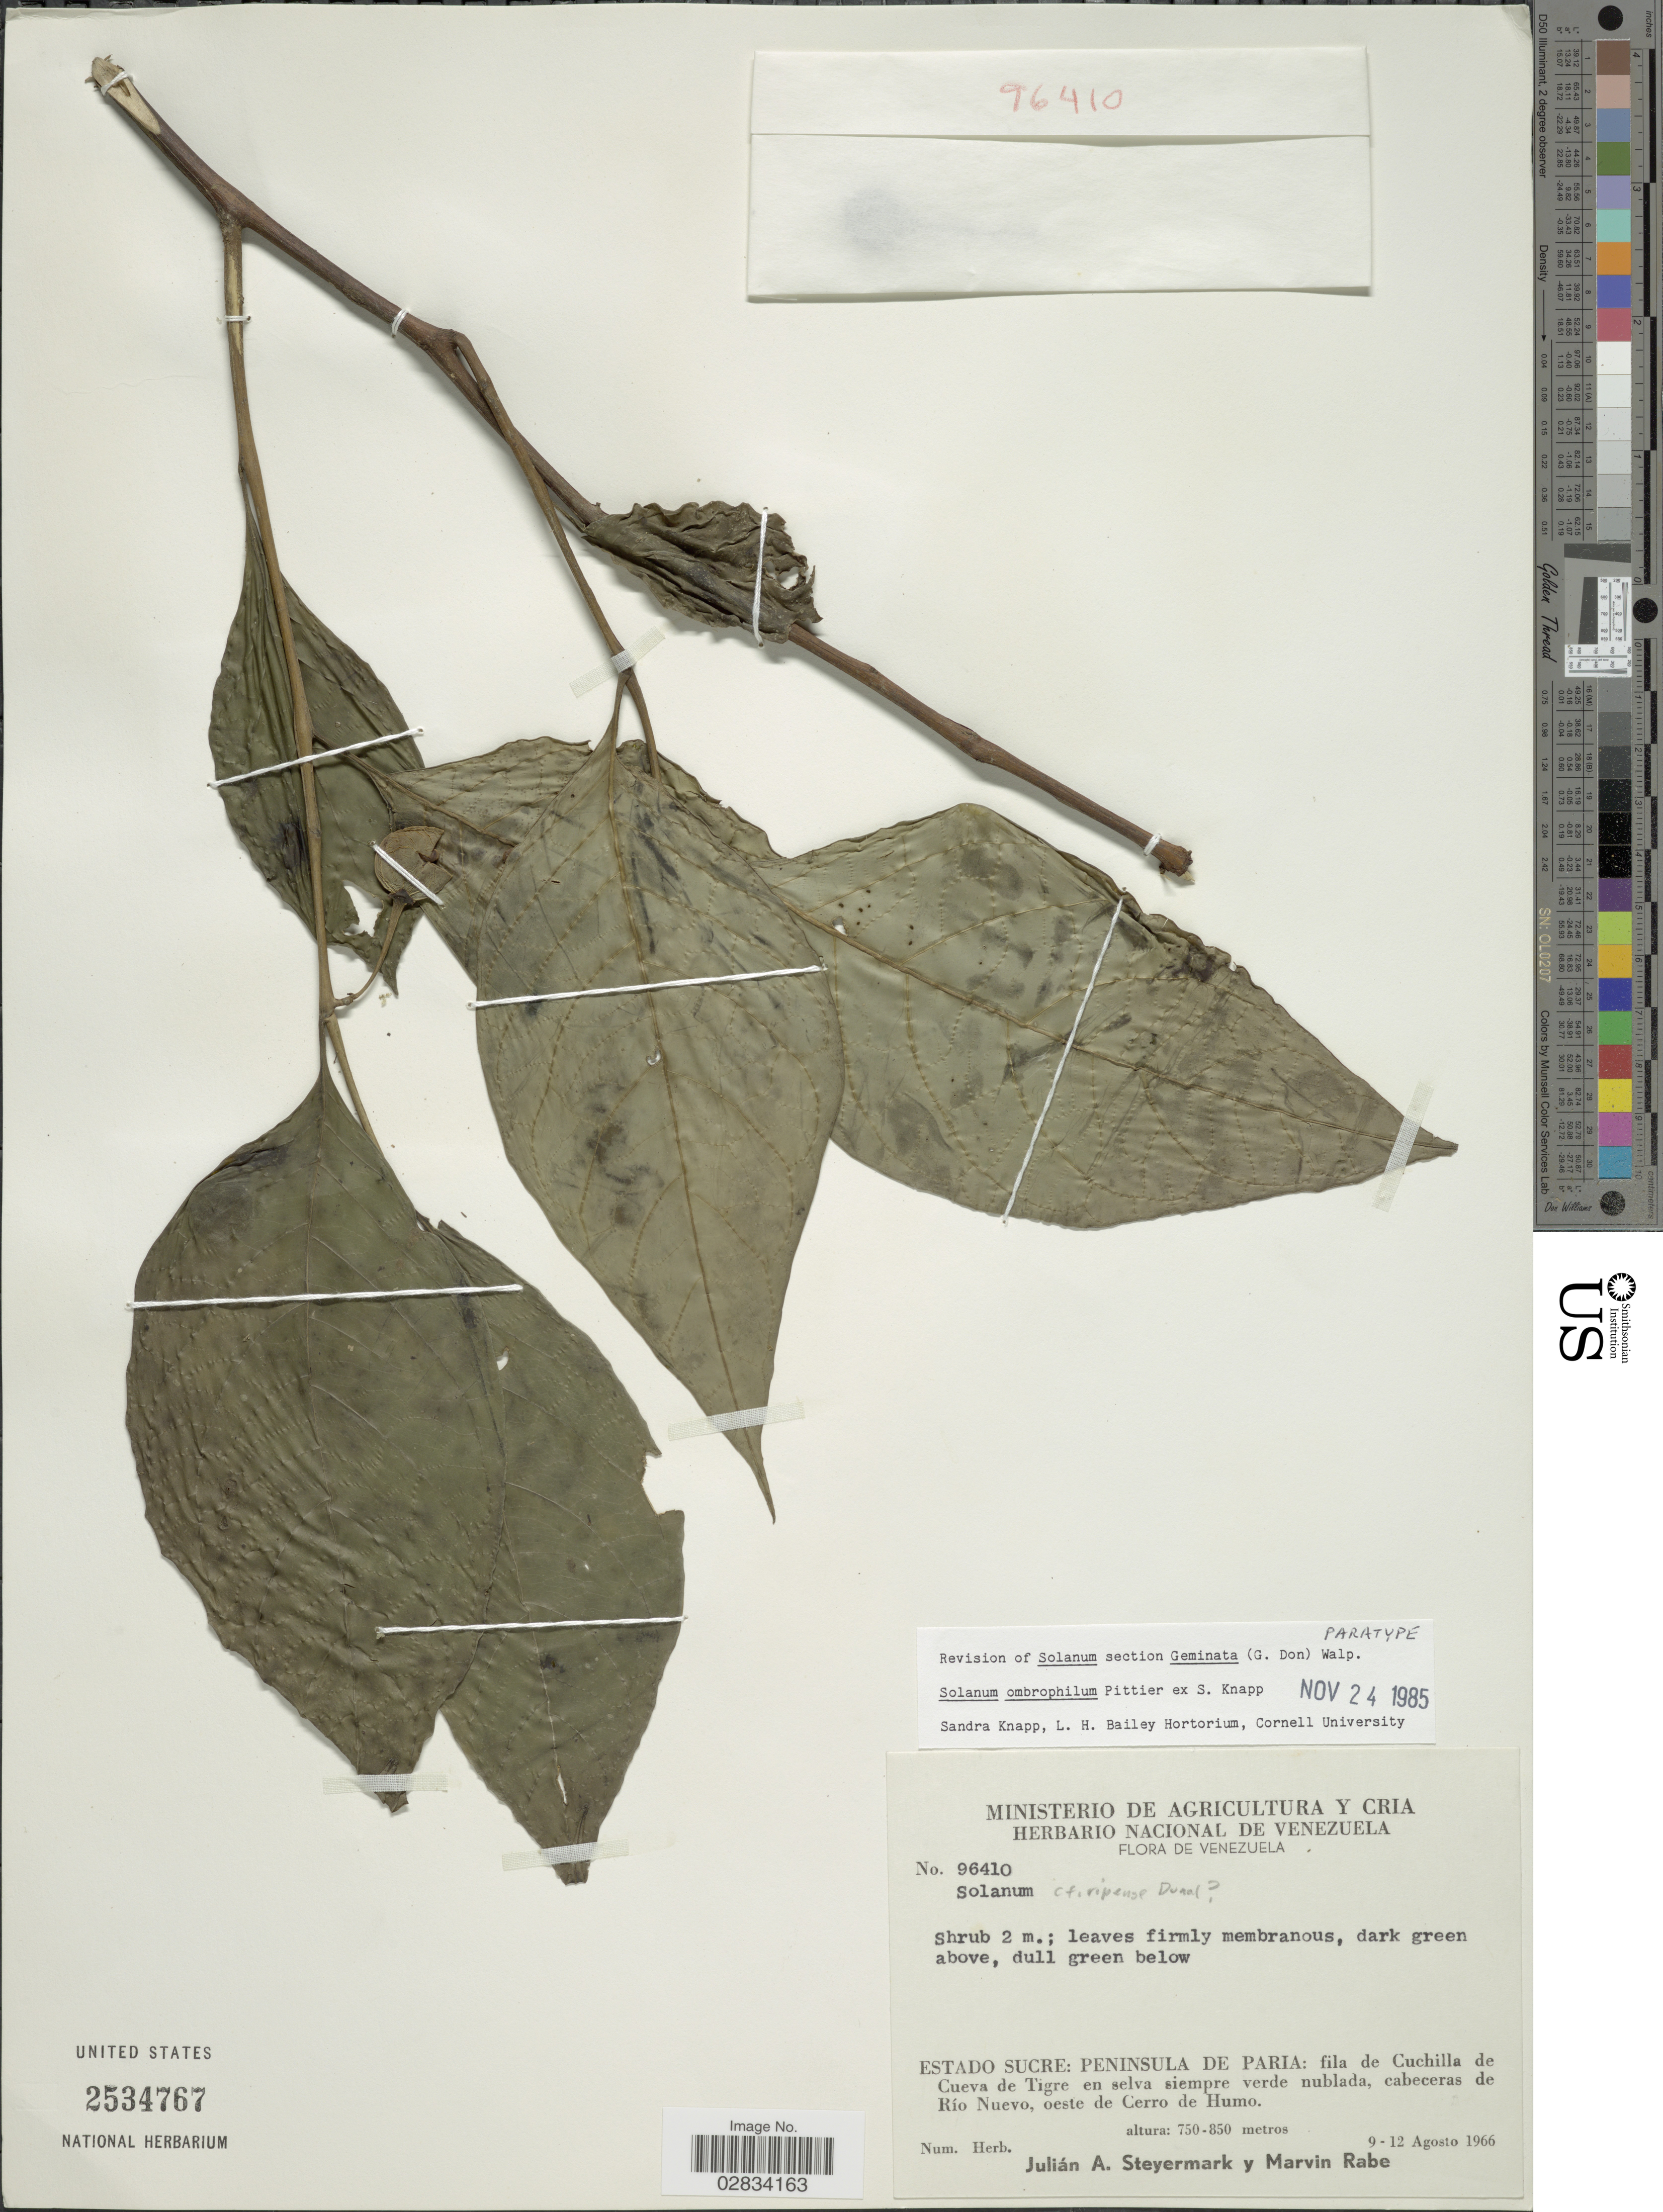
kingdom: Plantae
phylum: Tracheophyta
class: Magnoliopsida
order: Solanales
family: Solanaceae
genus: Solanum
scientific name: Solanum ombrophilum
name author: Pittier ex S. Knapp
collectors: J. Steyermark & M. Rabe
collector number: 96410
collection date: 1966-08-09/1966-08-12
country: Venezuela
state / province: Sucre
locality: Peninsula de Paria, fila de Cuchilla de Cueva de Tigre en selva siempre verde nublada, cabeceras de Río Nuevo, oeste de Cerro de Humo.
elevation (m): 750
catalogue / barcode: US 2534767